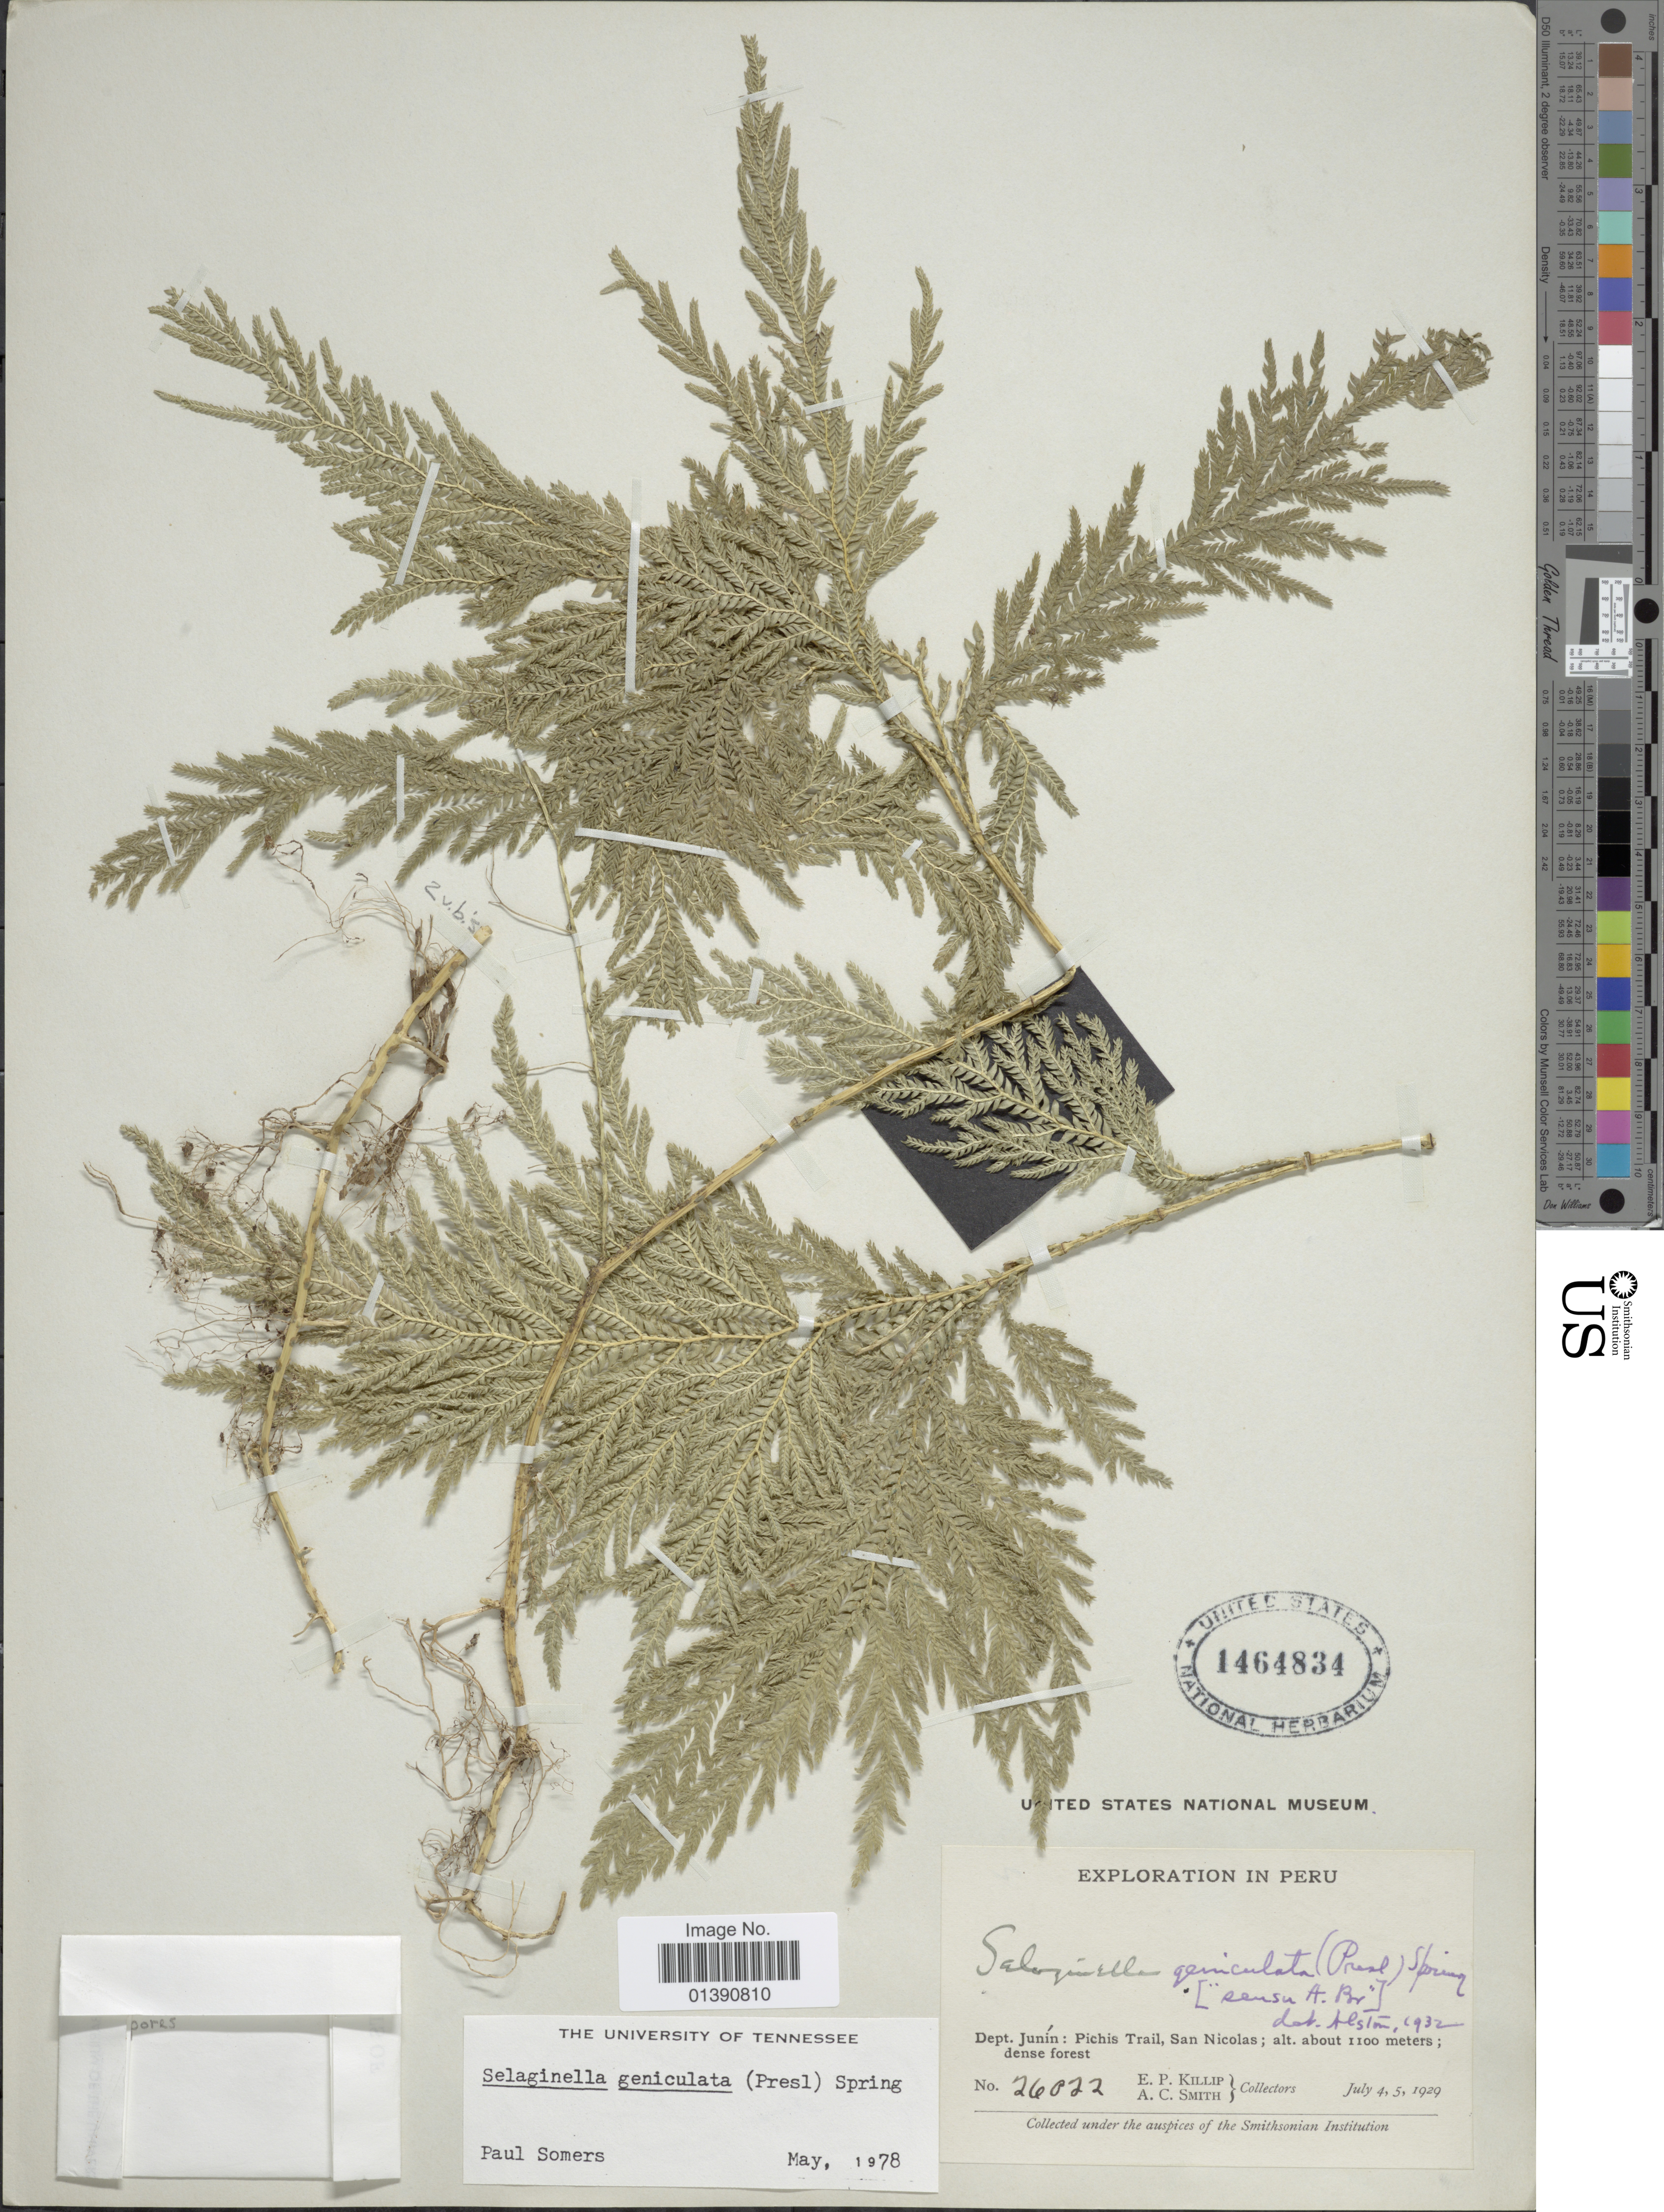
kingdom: Plantae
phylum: Tracheophyta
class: Lycopodiopsida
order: Selaginellales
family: Selaginellaceae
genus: Selaginella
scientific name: Selaginella geniculata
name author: (C. Presl) Spring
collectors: E. P. Killip & A. C. Smith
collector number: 26022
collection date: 1929-07-04/1929-07-05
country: Peru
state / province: Junín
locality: Pichis Trail, San Nicolas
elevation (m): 1100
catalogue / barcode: US 1464834